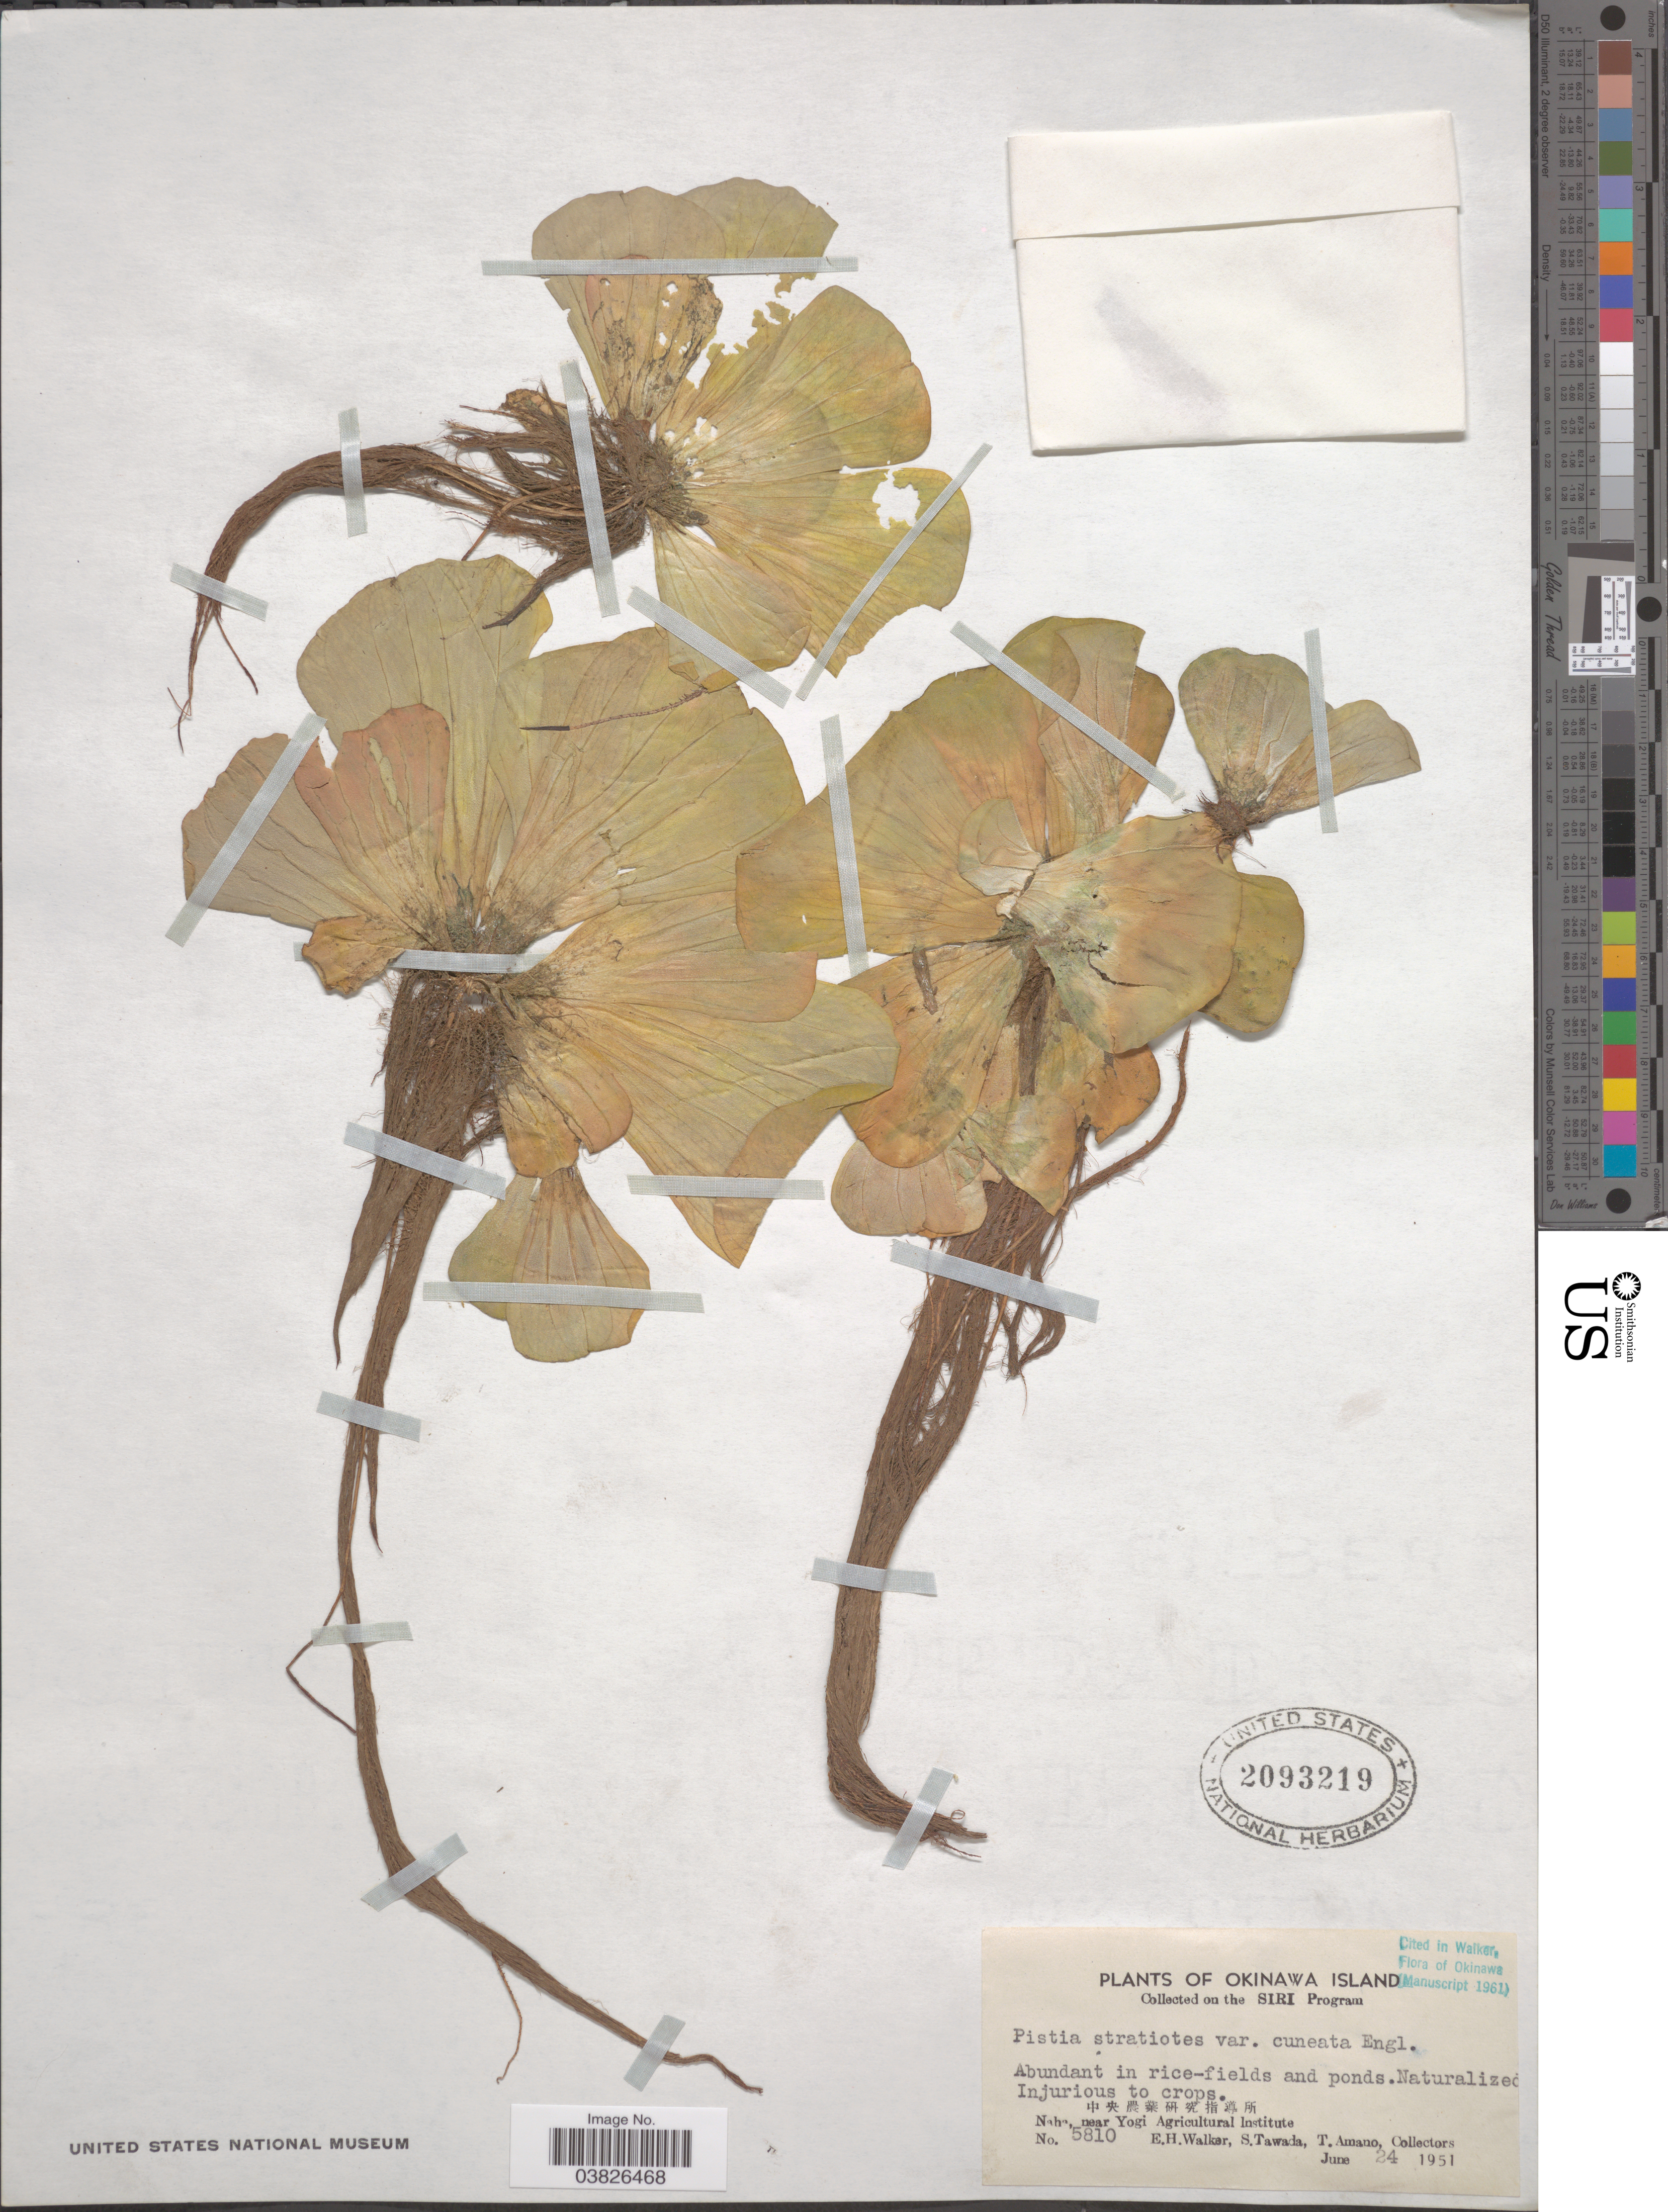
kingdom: Plantae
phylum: Tracheophyta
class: Liliopsida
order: Alismatales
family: Araceae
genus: Pistia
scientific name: Pistia stratiotes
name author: L.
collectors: E. H. Walker, S. Tawada & T. Amano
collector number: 5810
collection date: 1951-06-24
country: Japan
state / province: Okinawa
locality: Okinawa Island. On the SIRI Program. X. Naha, near Yogi Agricultural Institute.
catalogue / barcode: US 2093219